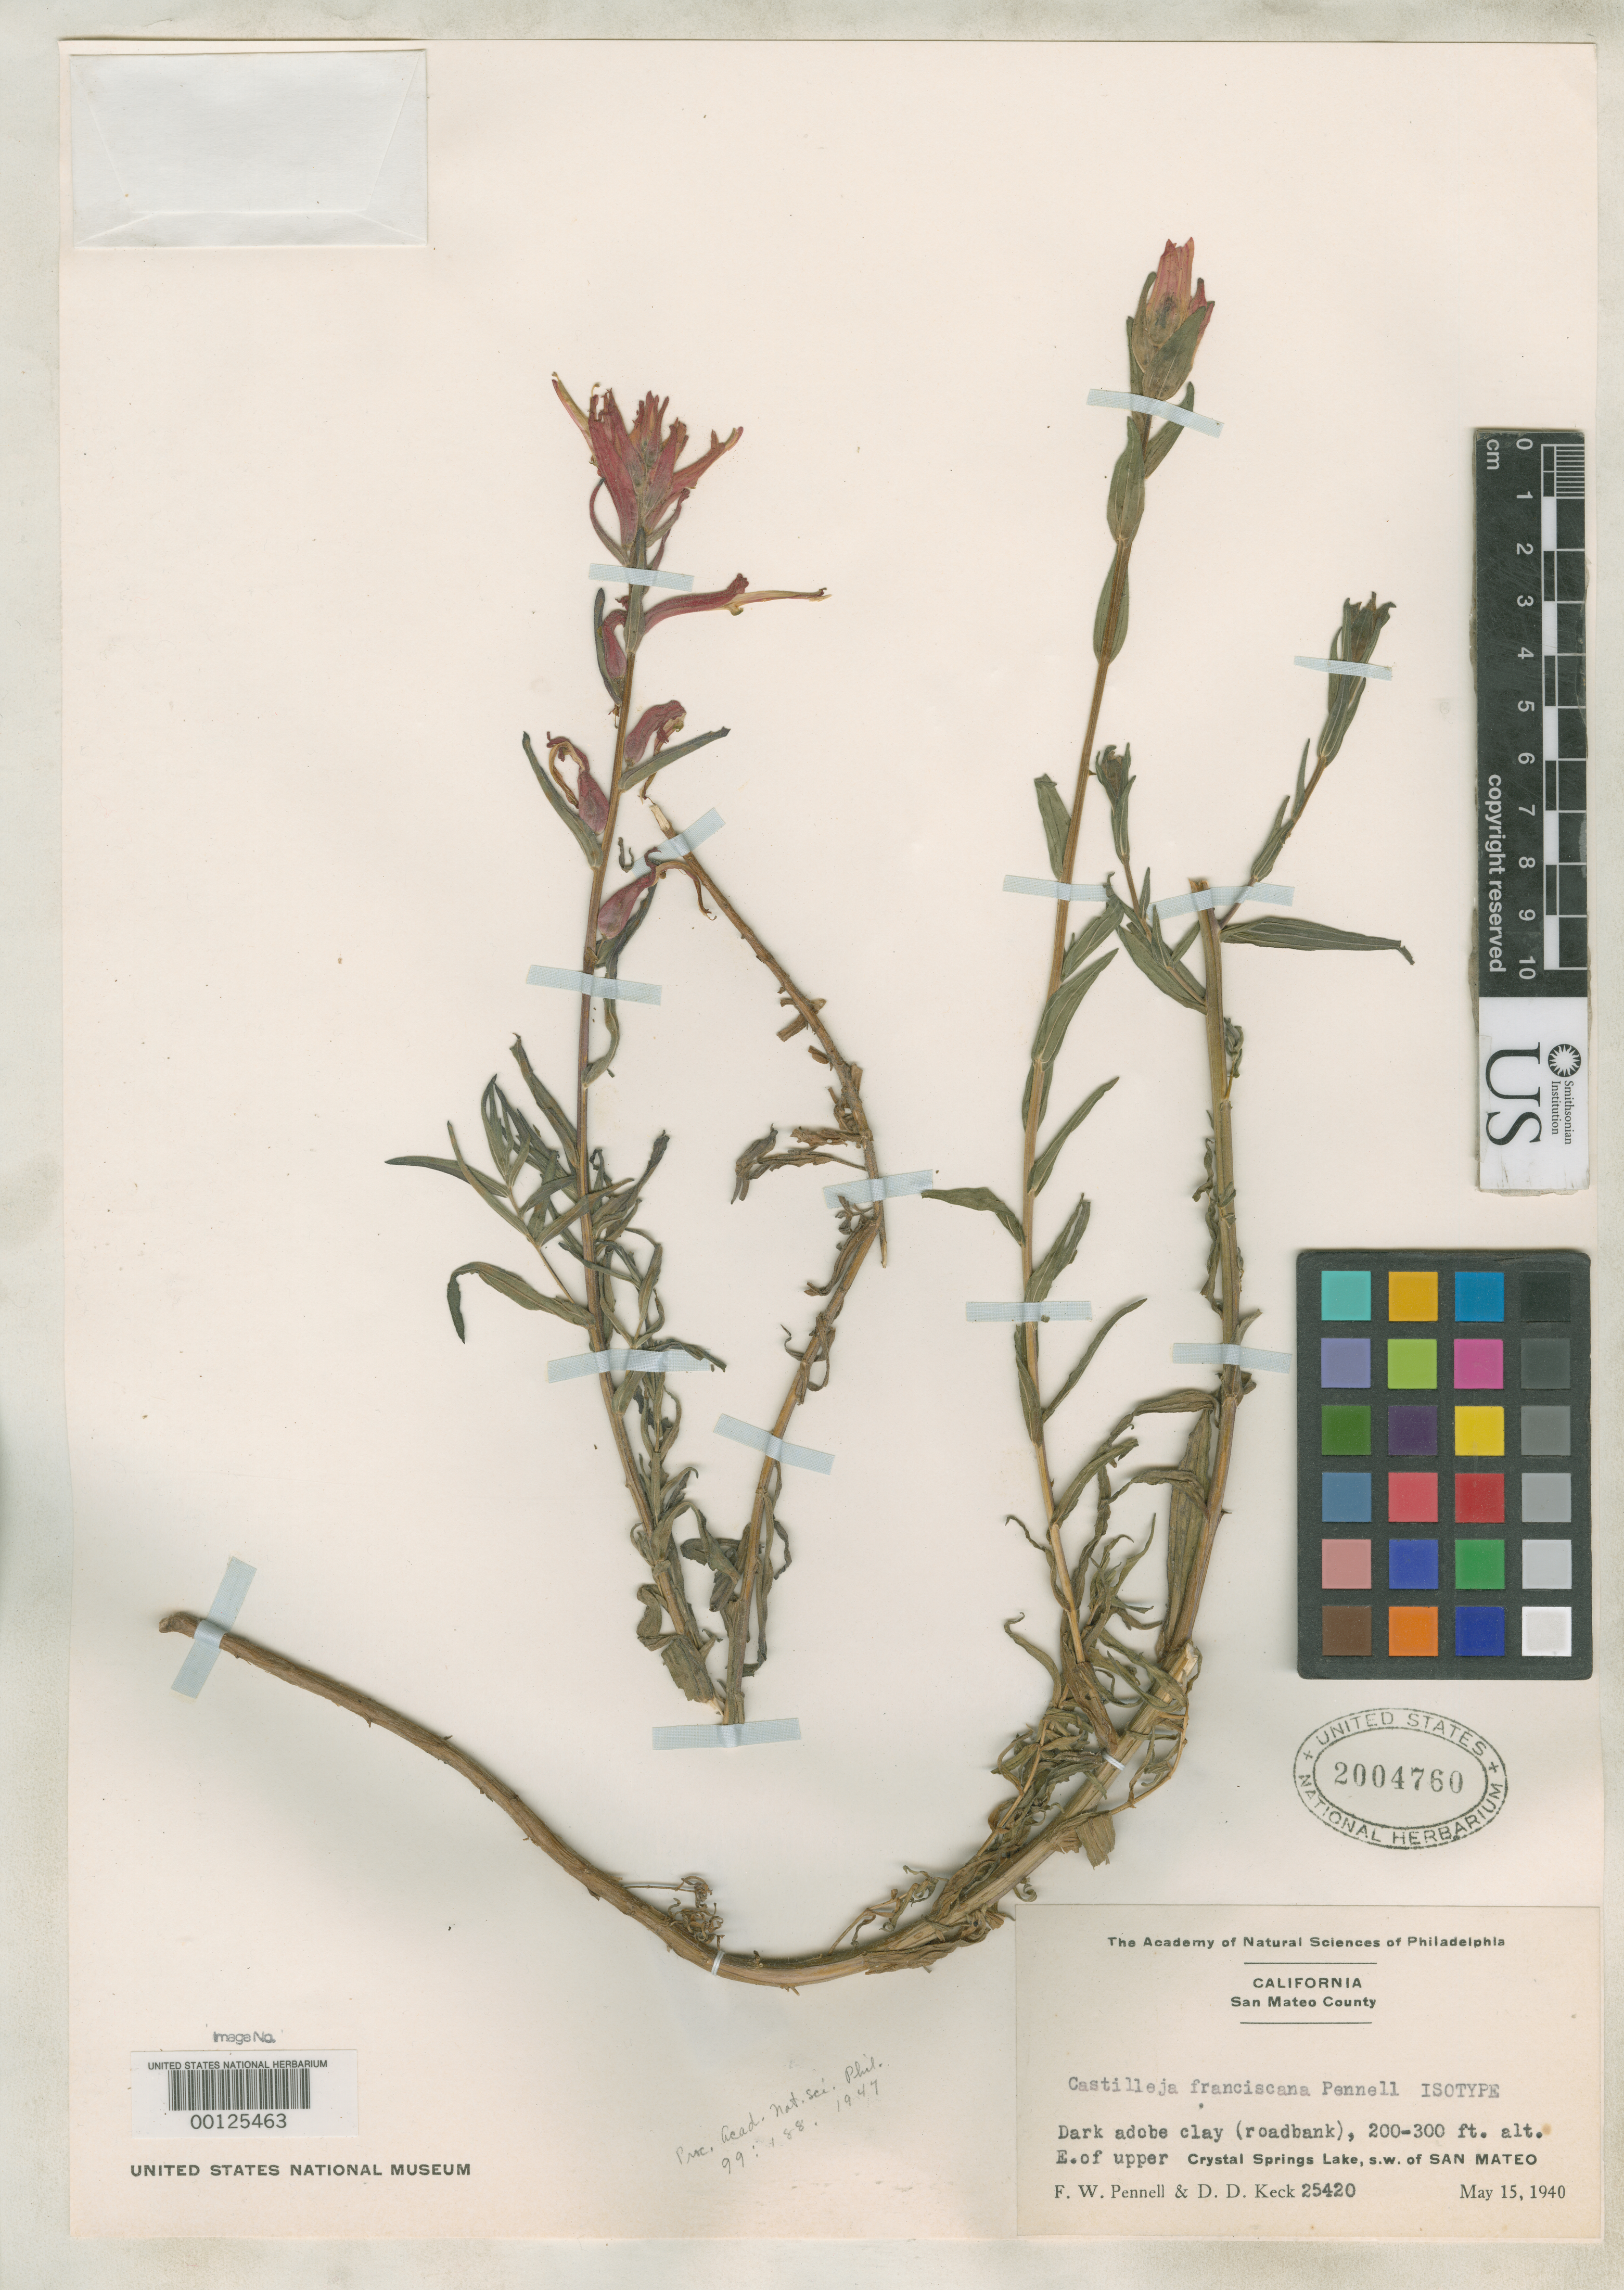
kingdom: Plantae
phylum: Tracheophyta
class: Magnoliopsida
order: Lamiales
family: Orobanchaceae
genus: Castilleja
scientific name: Castilleja franciscana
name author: Pennell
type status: Isotype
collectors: F. W. Pennell & D. D. Keck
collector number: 25420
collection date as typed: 15 May 1940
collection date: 1940-05-15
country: United States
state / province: California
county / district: San Mateo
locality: East of upper Crystal Springs Lake, SW of San Mateo.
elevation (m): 61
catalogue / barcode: US 2004760